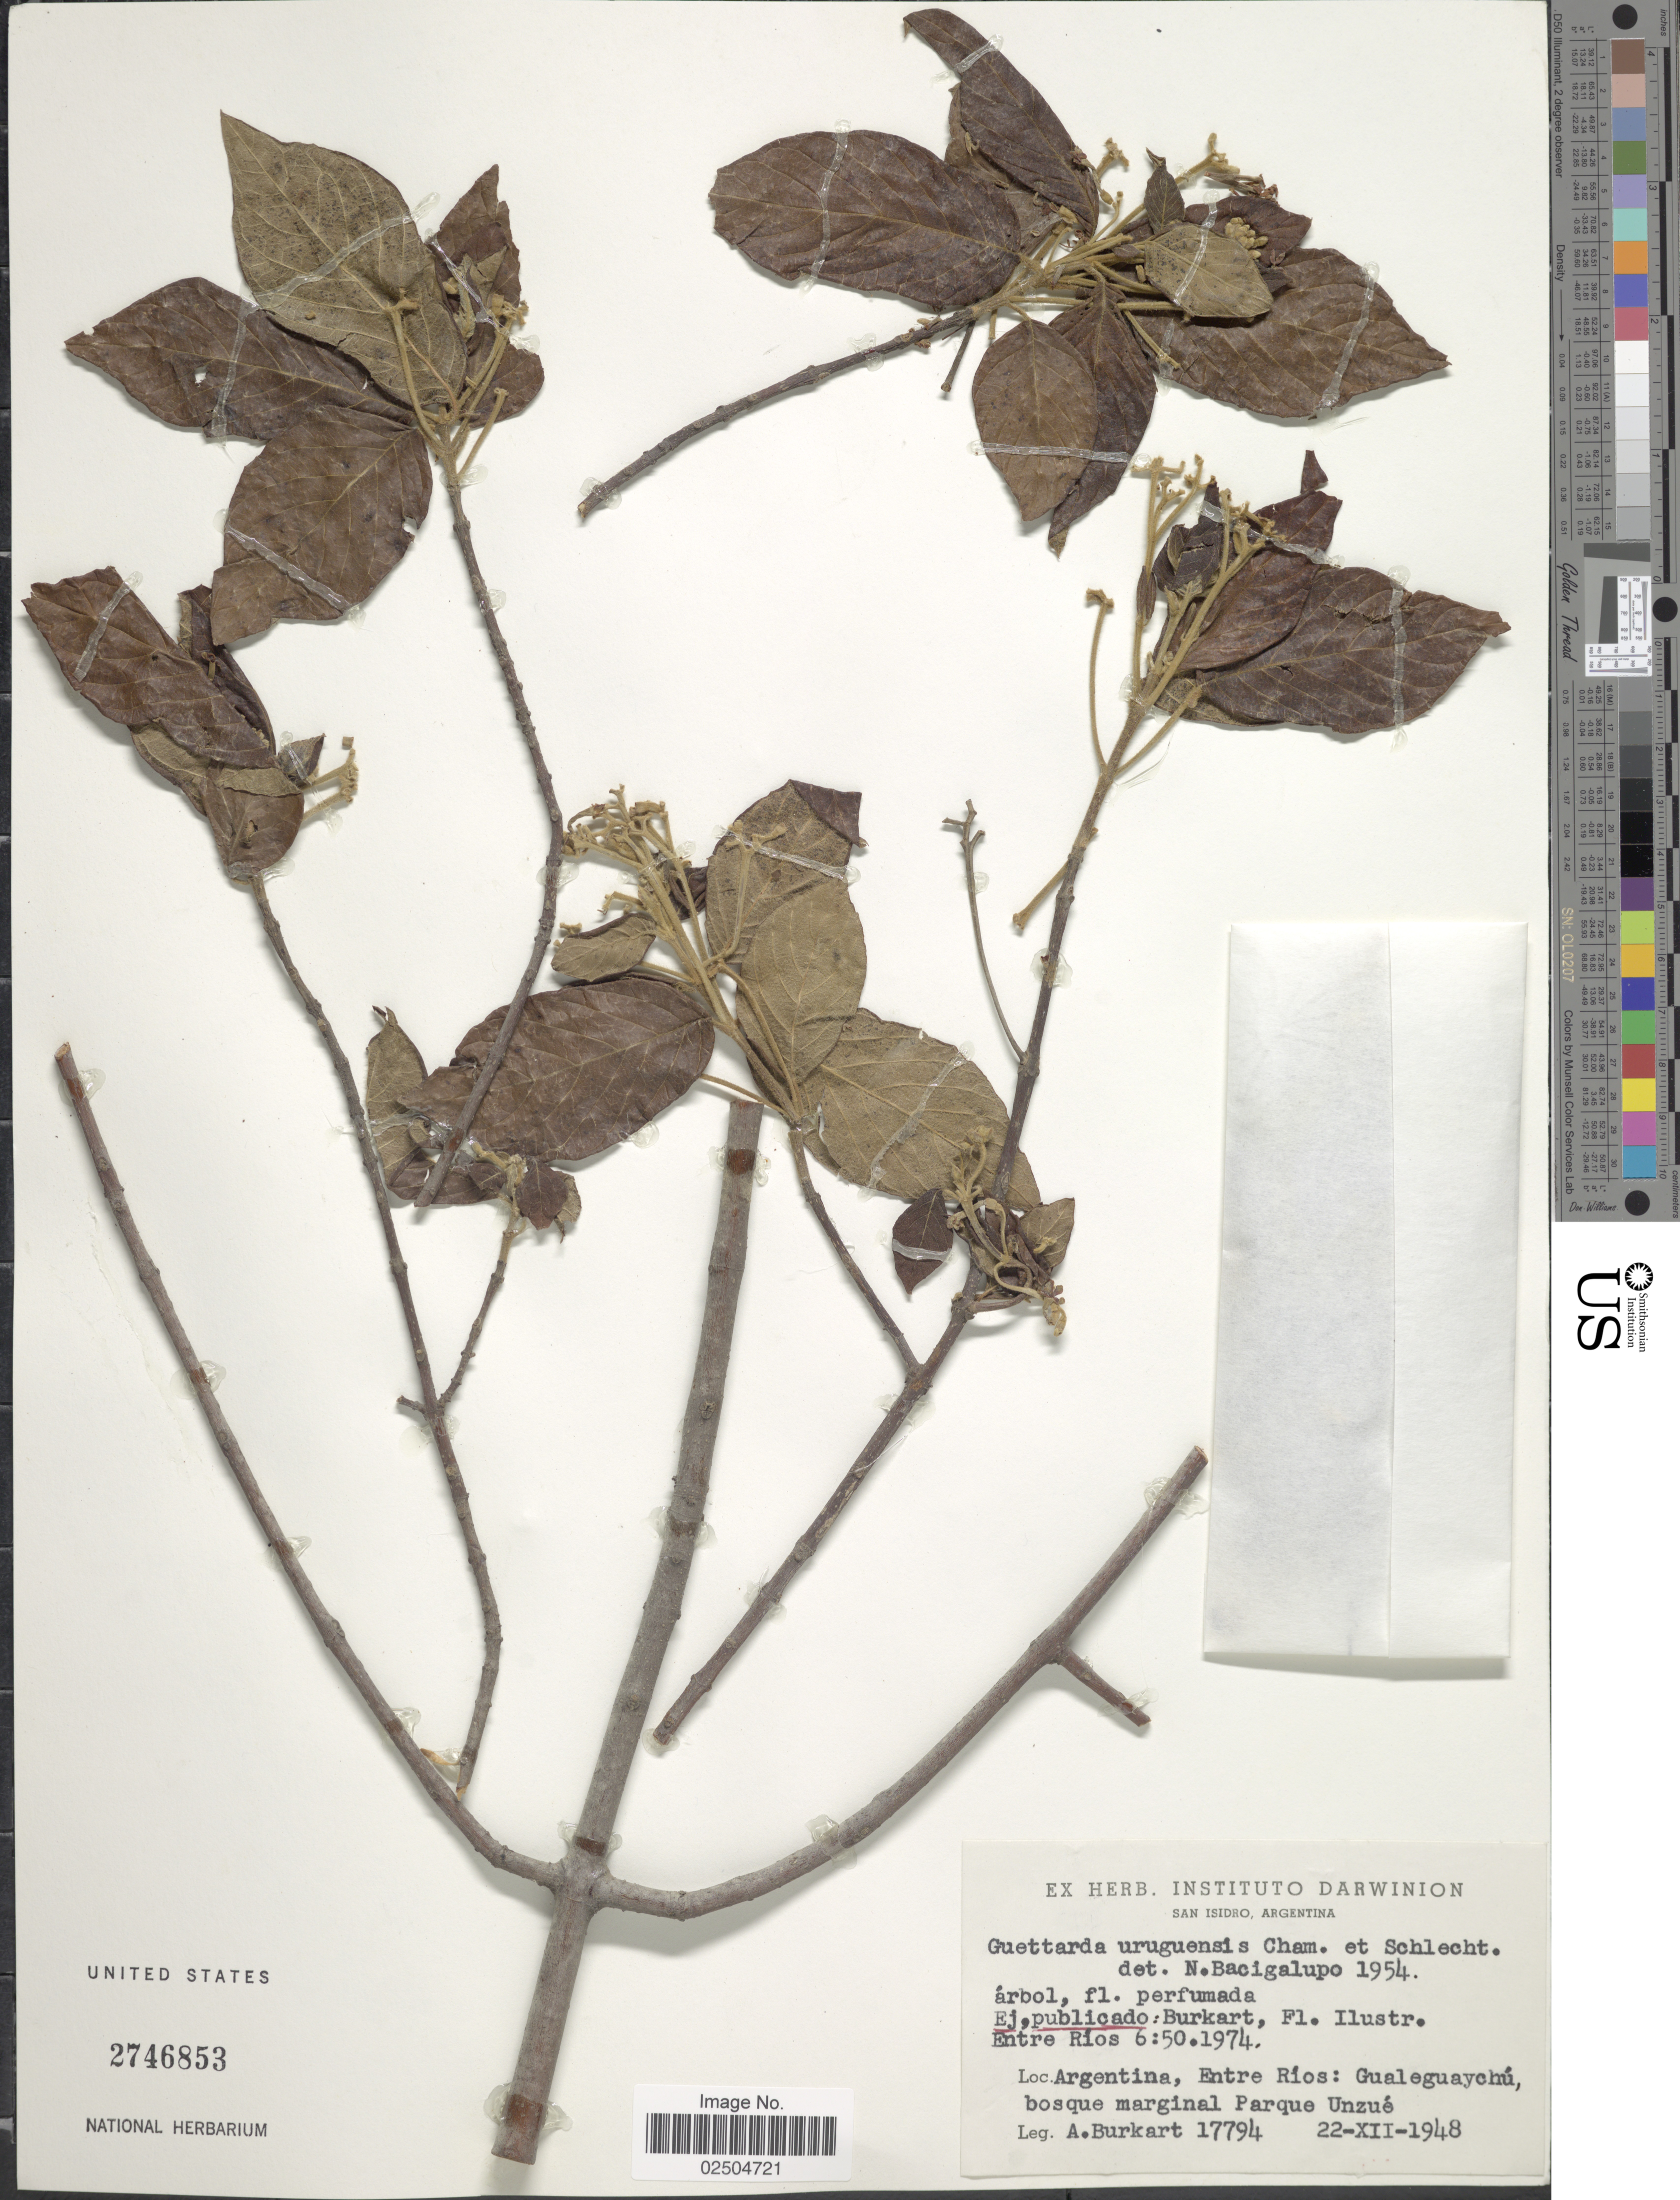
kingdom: Plantae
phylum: Tracheophyta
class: Magnoliopsida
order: Gentianales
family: Rubiaceae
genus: Guettarda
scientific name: Guettarda uruguensis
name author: Cham. & Schltdl.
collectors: A. E. Burkart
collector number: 17794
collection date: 1948-12-22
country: Argentina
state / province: Entre Rios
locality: Argentina, Entre Rios: Gualeguaychu, bosque marginal Parque Unzue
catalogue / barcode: US 2746853